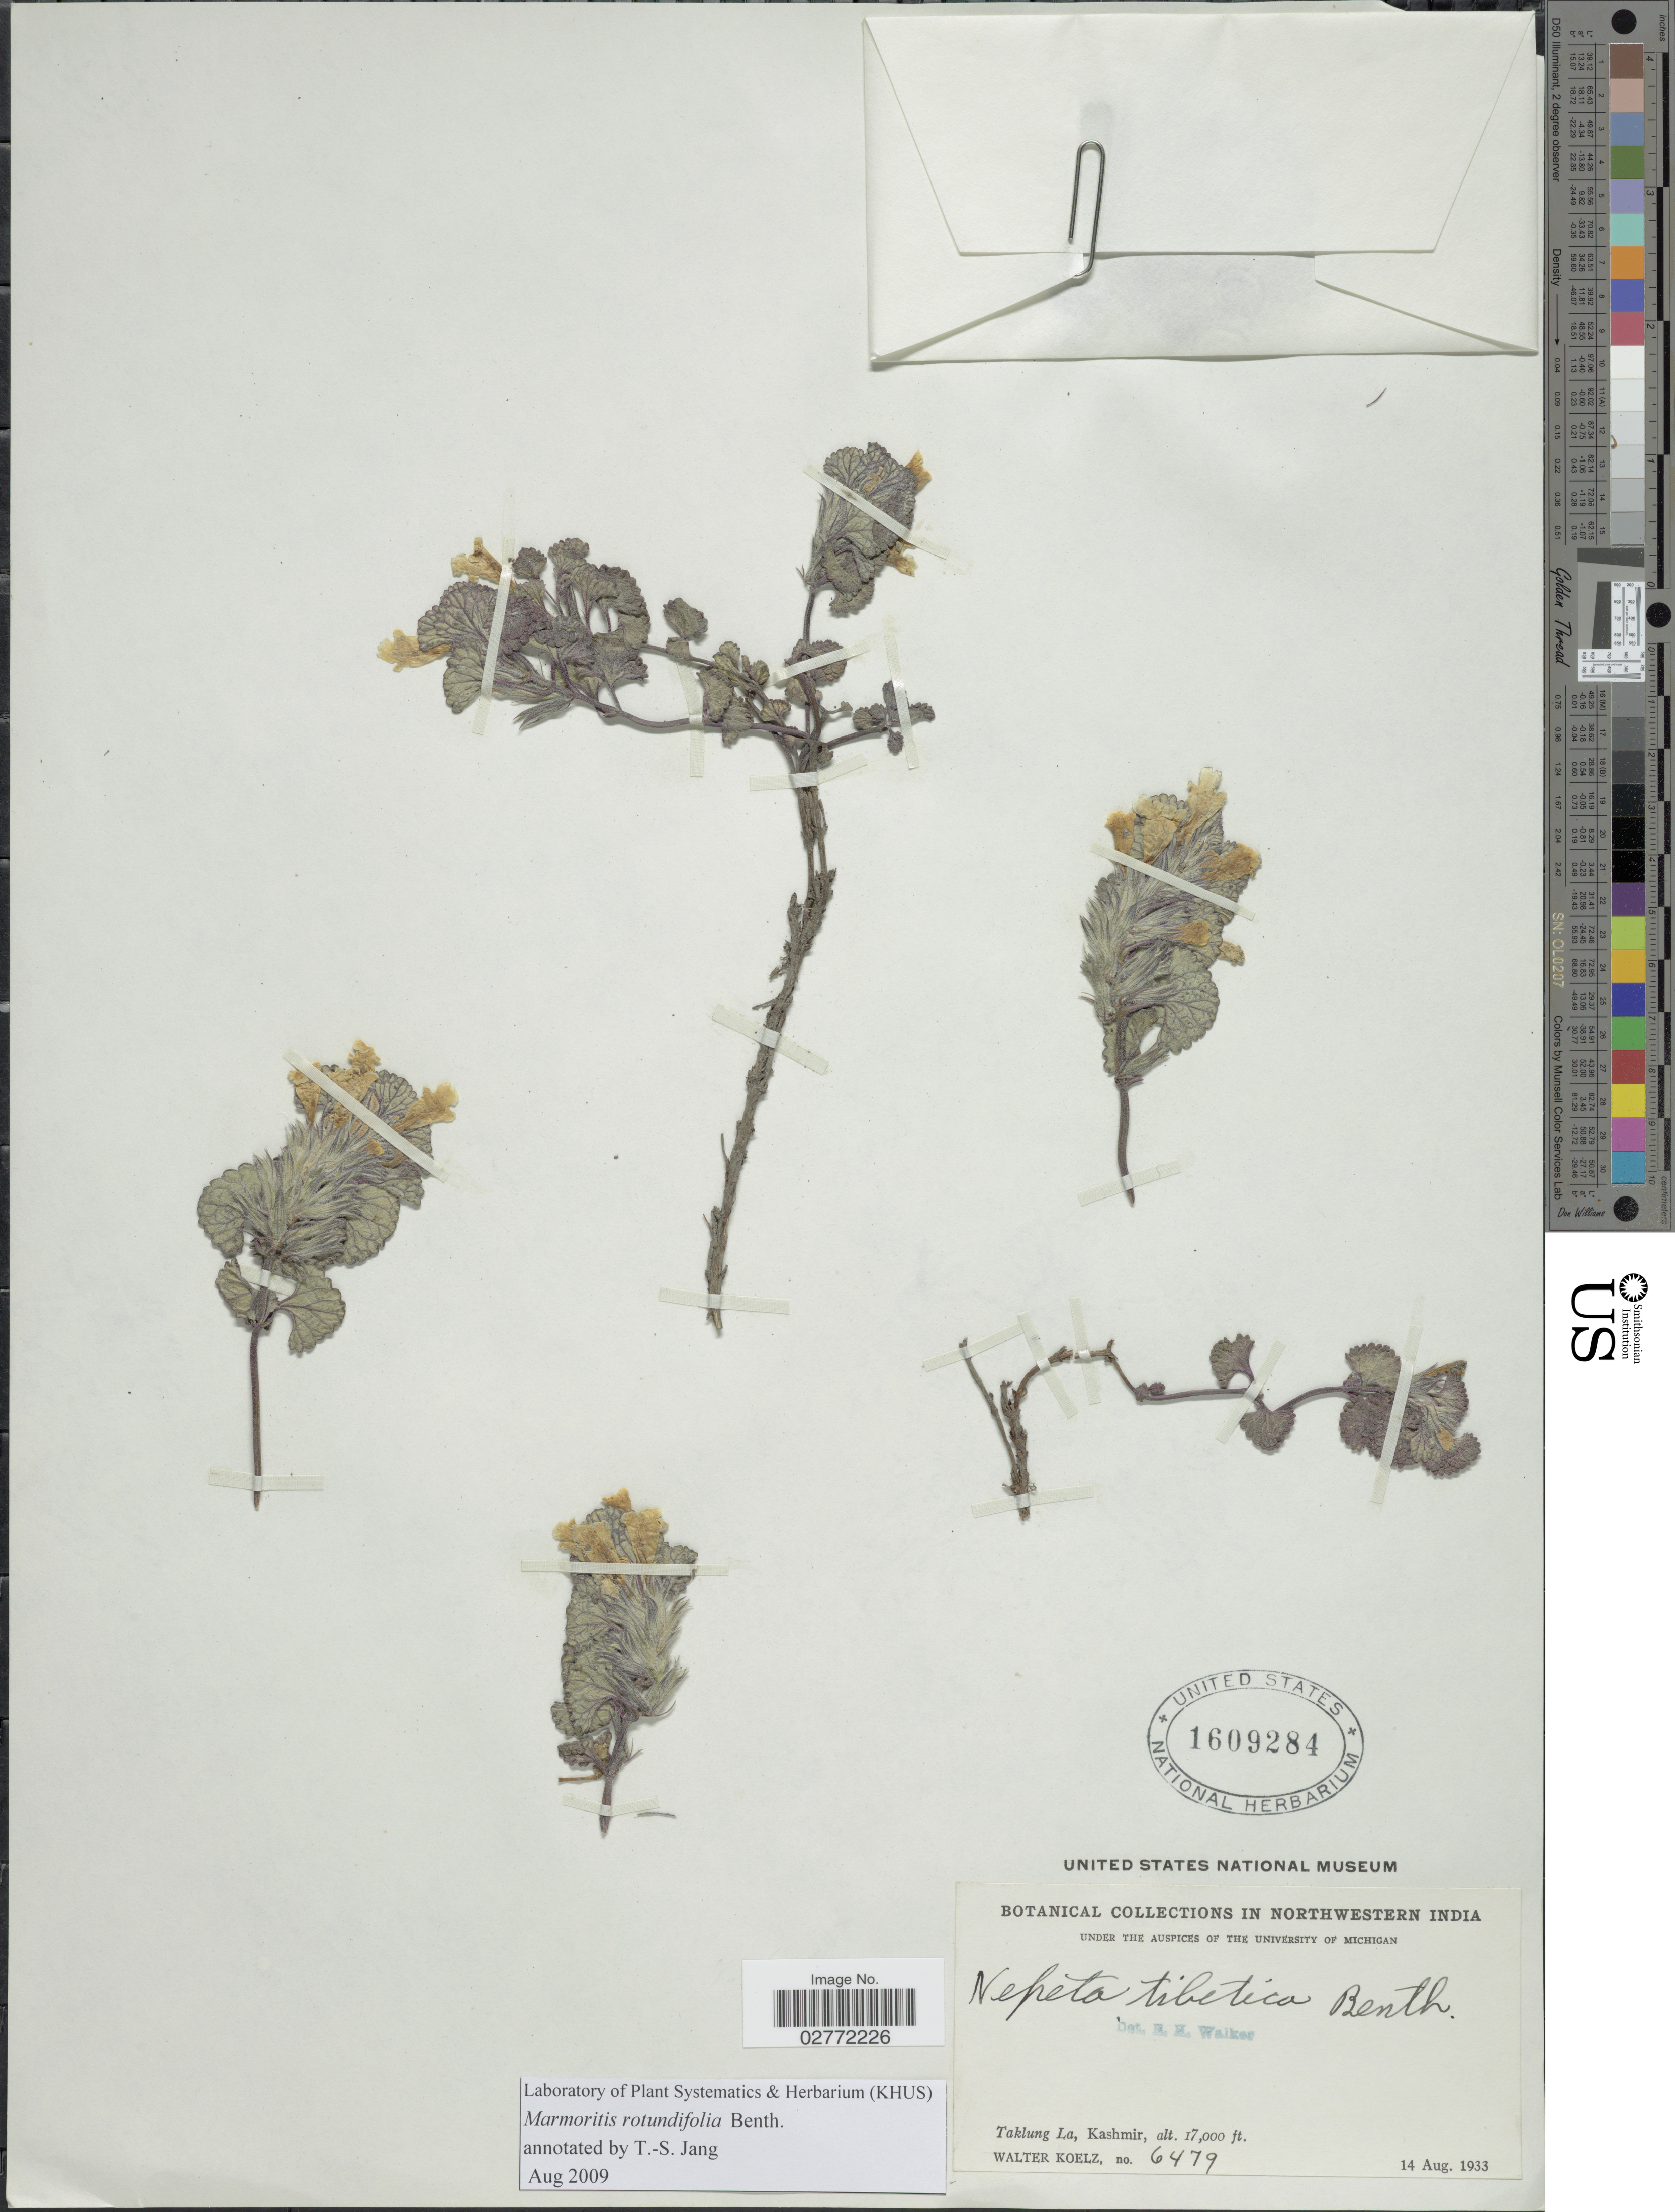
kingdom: Plantae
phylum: Tracheophyta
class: Magnoliopsida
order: Lamiales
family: Lamiaceae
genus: Marmoritis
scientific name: Marmoritis rotundifolia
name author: Benth.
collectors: W. N. Koelz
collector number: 6479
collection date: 1933-08-14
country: India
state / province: Jammu and Kashmir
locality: Northwestern India. Taklung La, Kashmir.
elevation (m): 5182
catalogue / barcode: US 1609284